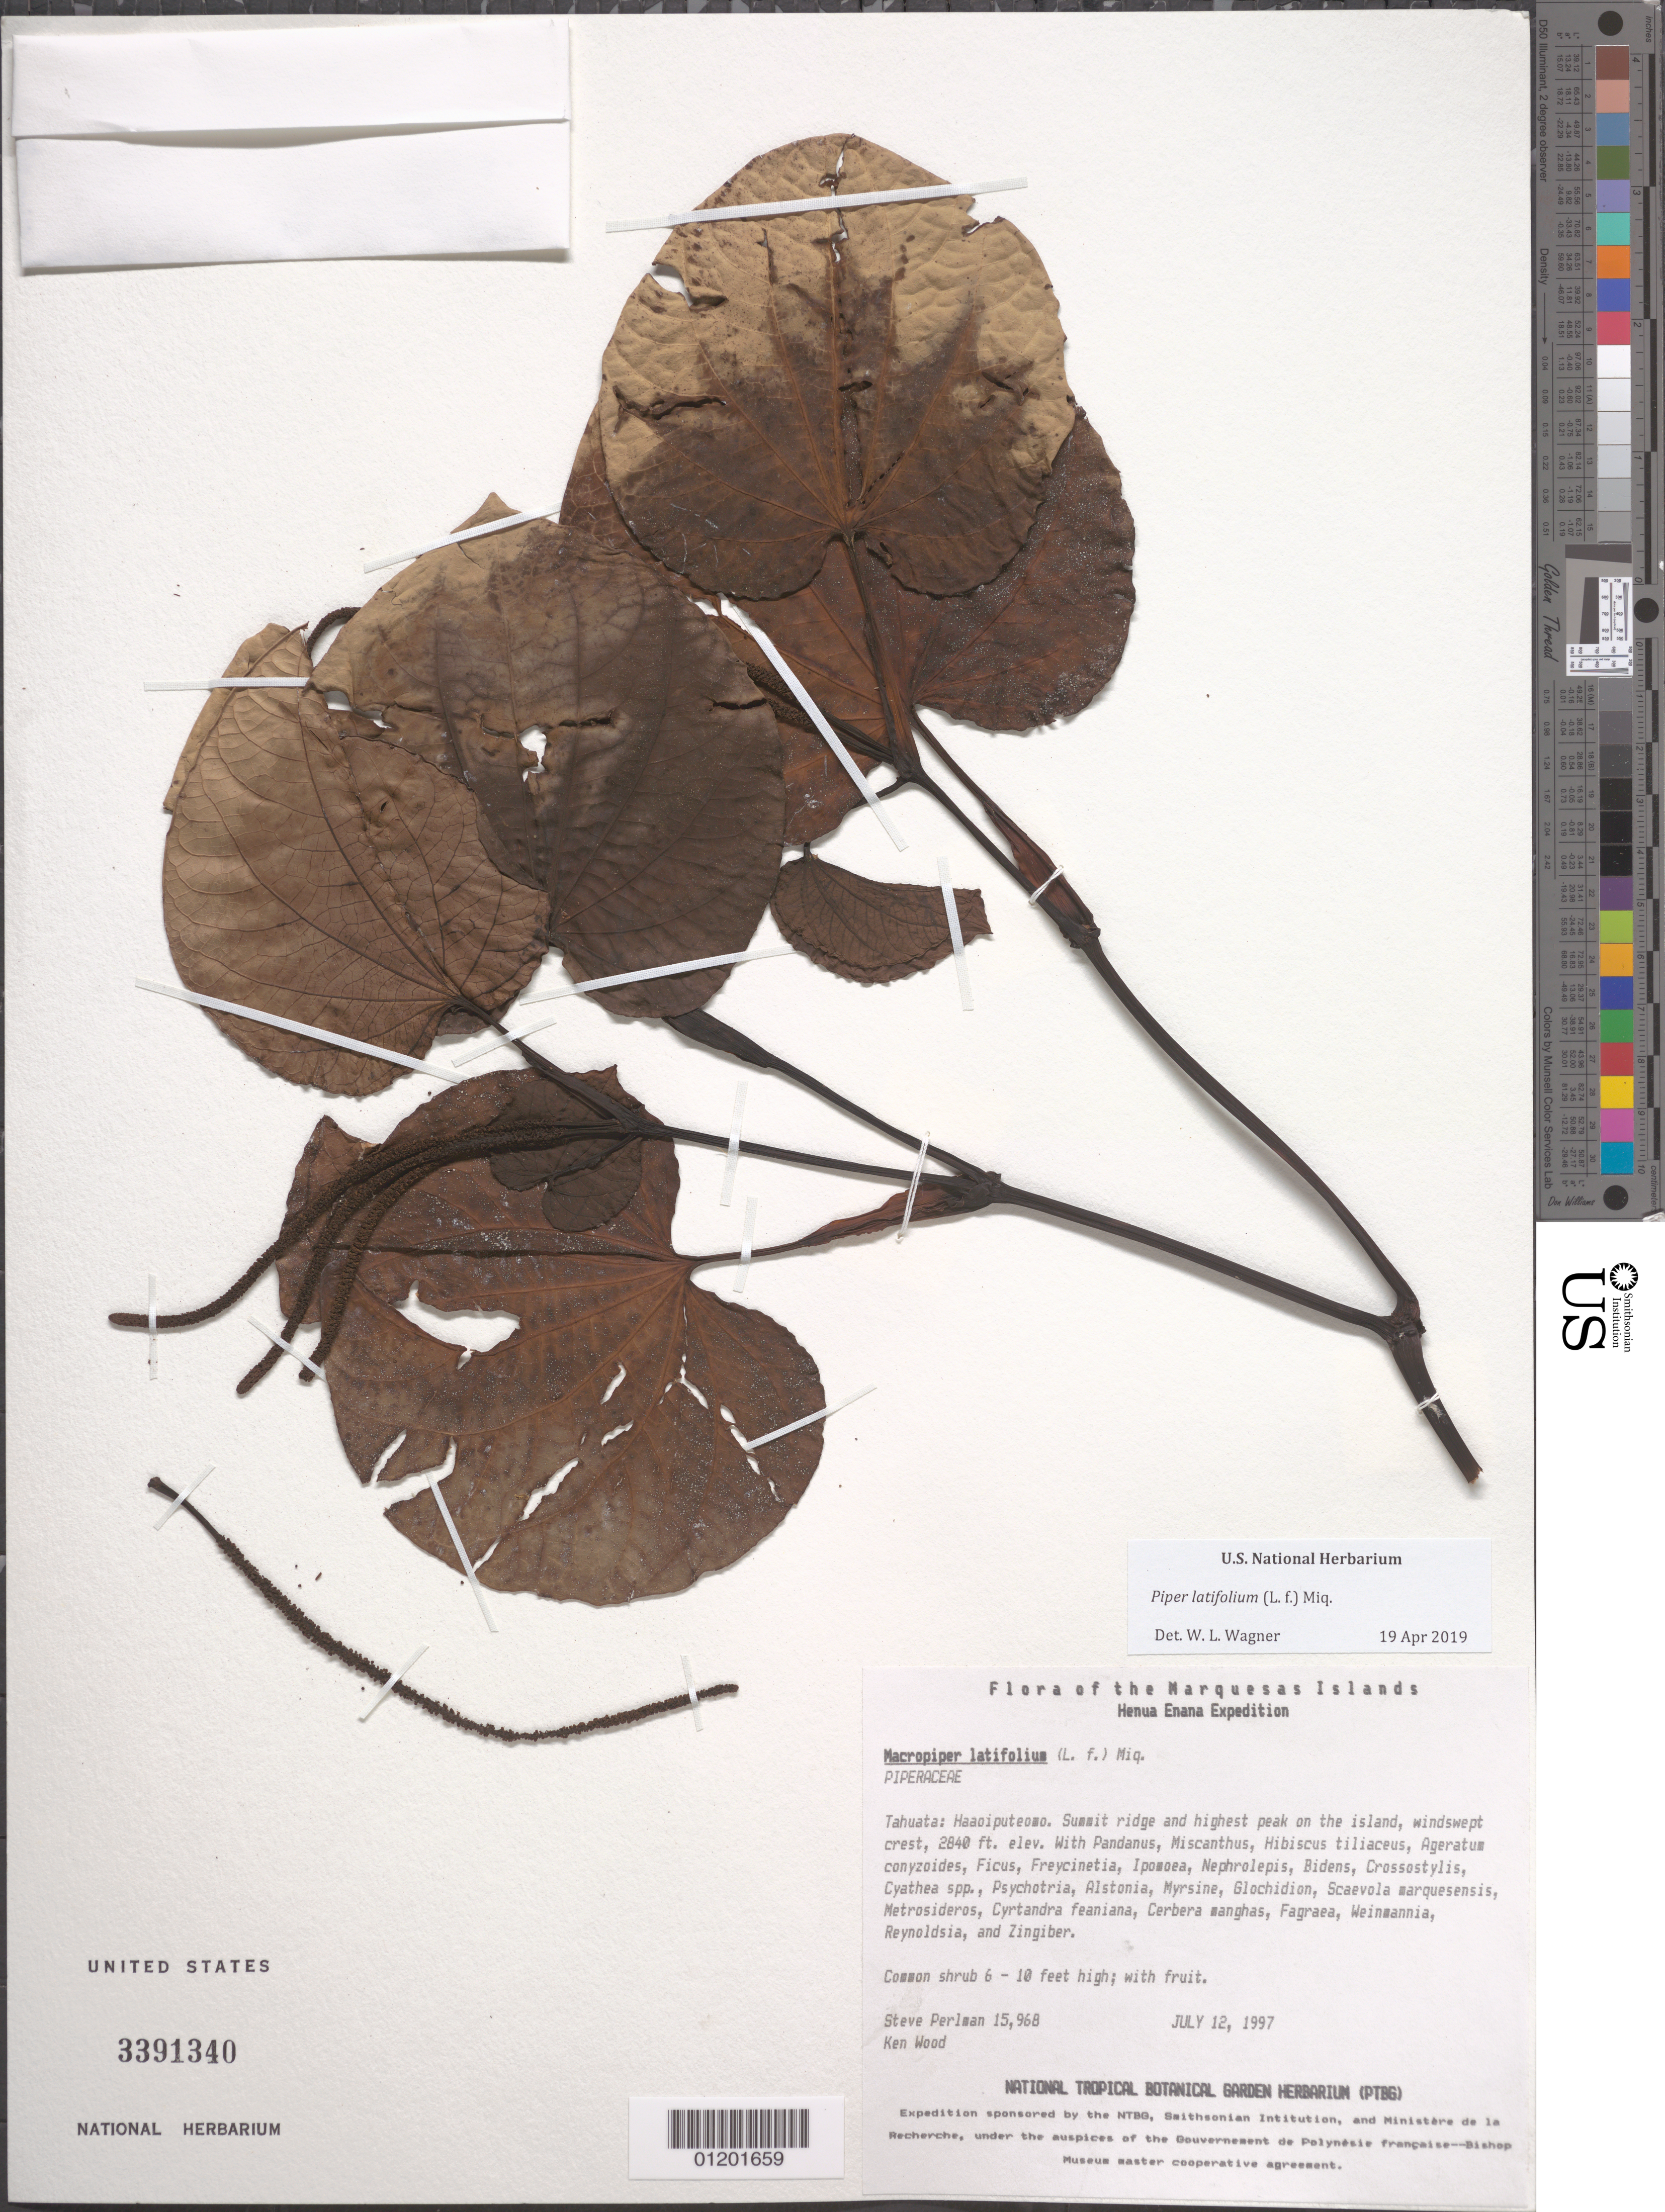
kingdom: Plantae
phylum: Tracheophyta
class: Magnoliopsida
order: Piperales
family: Piperaceae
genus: Piper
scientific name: Piper latifolium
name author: L. f.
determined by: Wagner, W. L., (BOT), Smithsonian Institution - National Museum of Natural History (UNITED STATES)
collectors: S. P. Perlman & K. R. Wood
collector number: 15968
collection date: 1997-07-12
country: French Polynesia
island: Tahuata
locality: Haaoiputeomo, summit ridge and highest peak on the island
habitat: Windswept crest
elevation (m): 866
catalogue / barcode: US 3391340